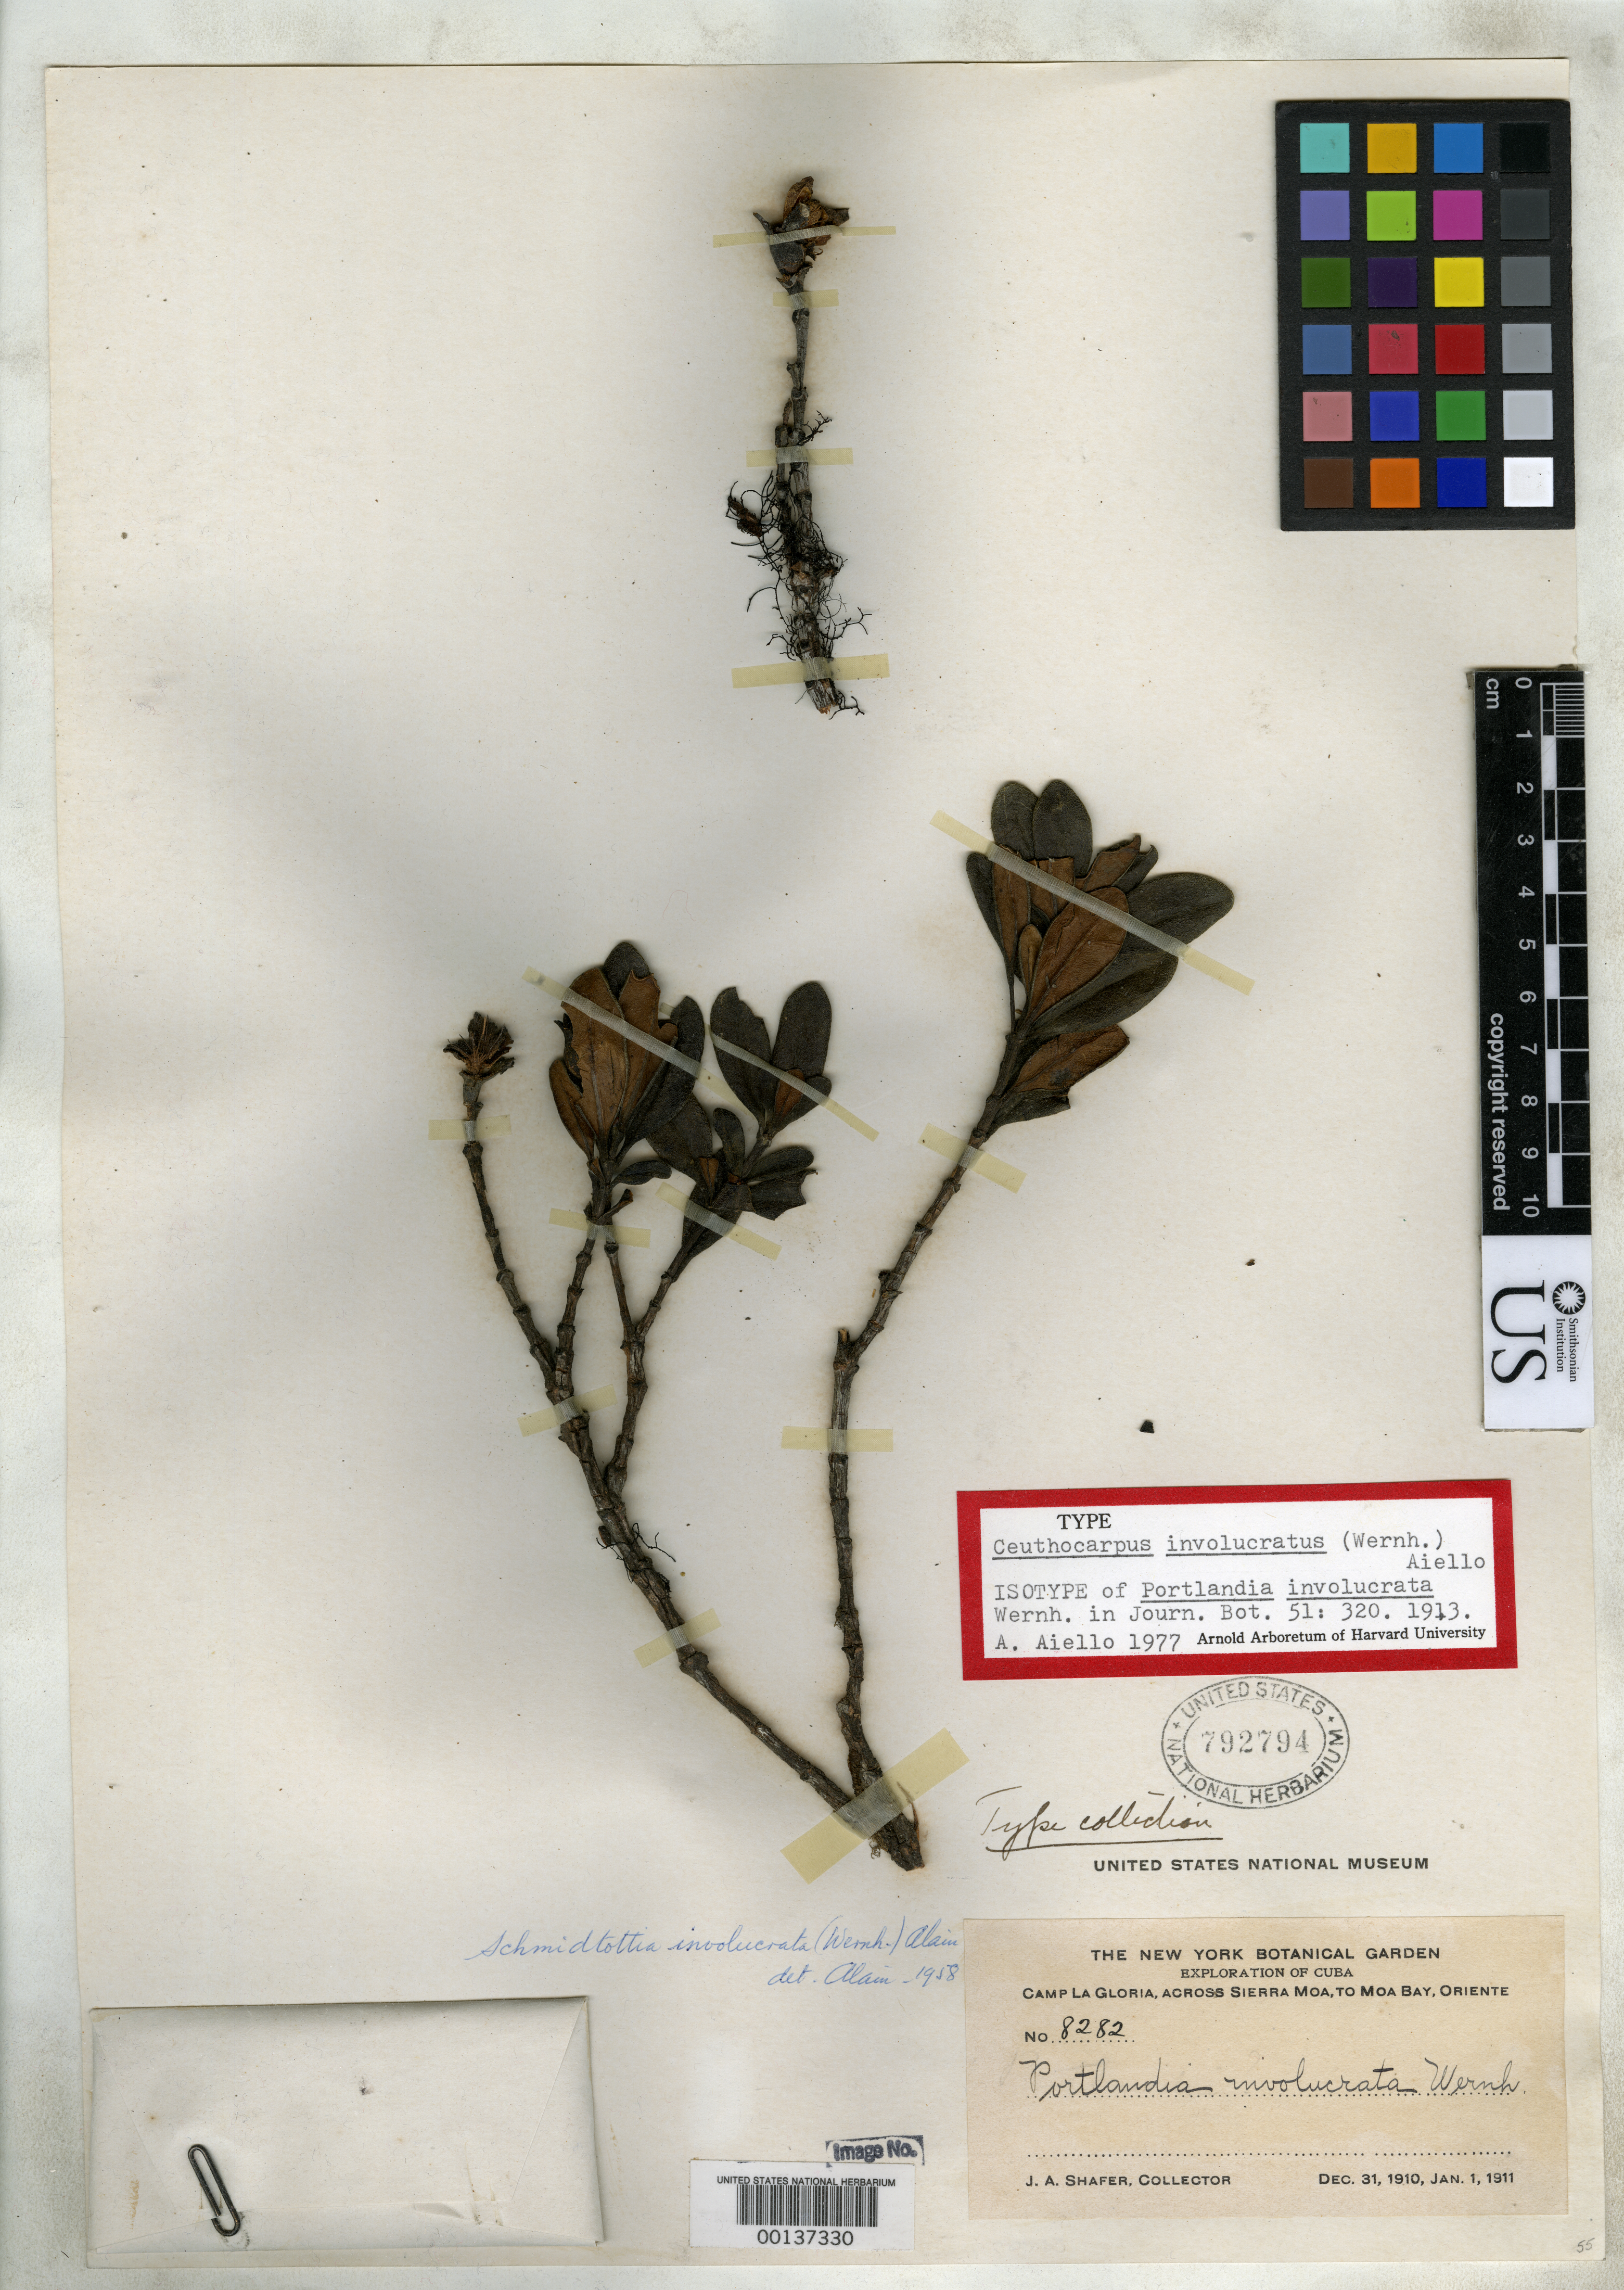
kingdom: Plantae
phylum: Tracheophyta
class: Magnoliopsida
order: Gentianales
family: Rubiaceae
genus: Portlandia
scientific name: Portlandia involucrata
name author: Wernham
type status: Isotype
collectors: J. A. Shafer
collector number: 8282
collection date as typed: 31 Dec 1910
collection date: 1910-12-31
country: Cuba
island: Greater Antilles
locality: Camp La Gloria, across Sierra Moa, Moa Bay.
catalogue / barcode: US 792794